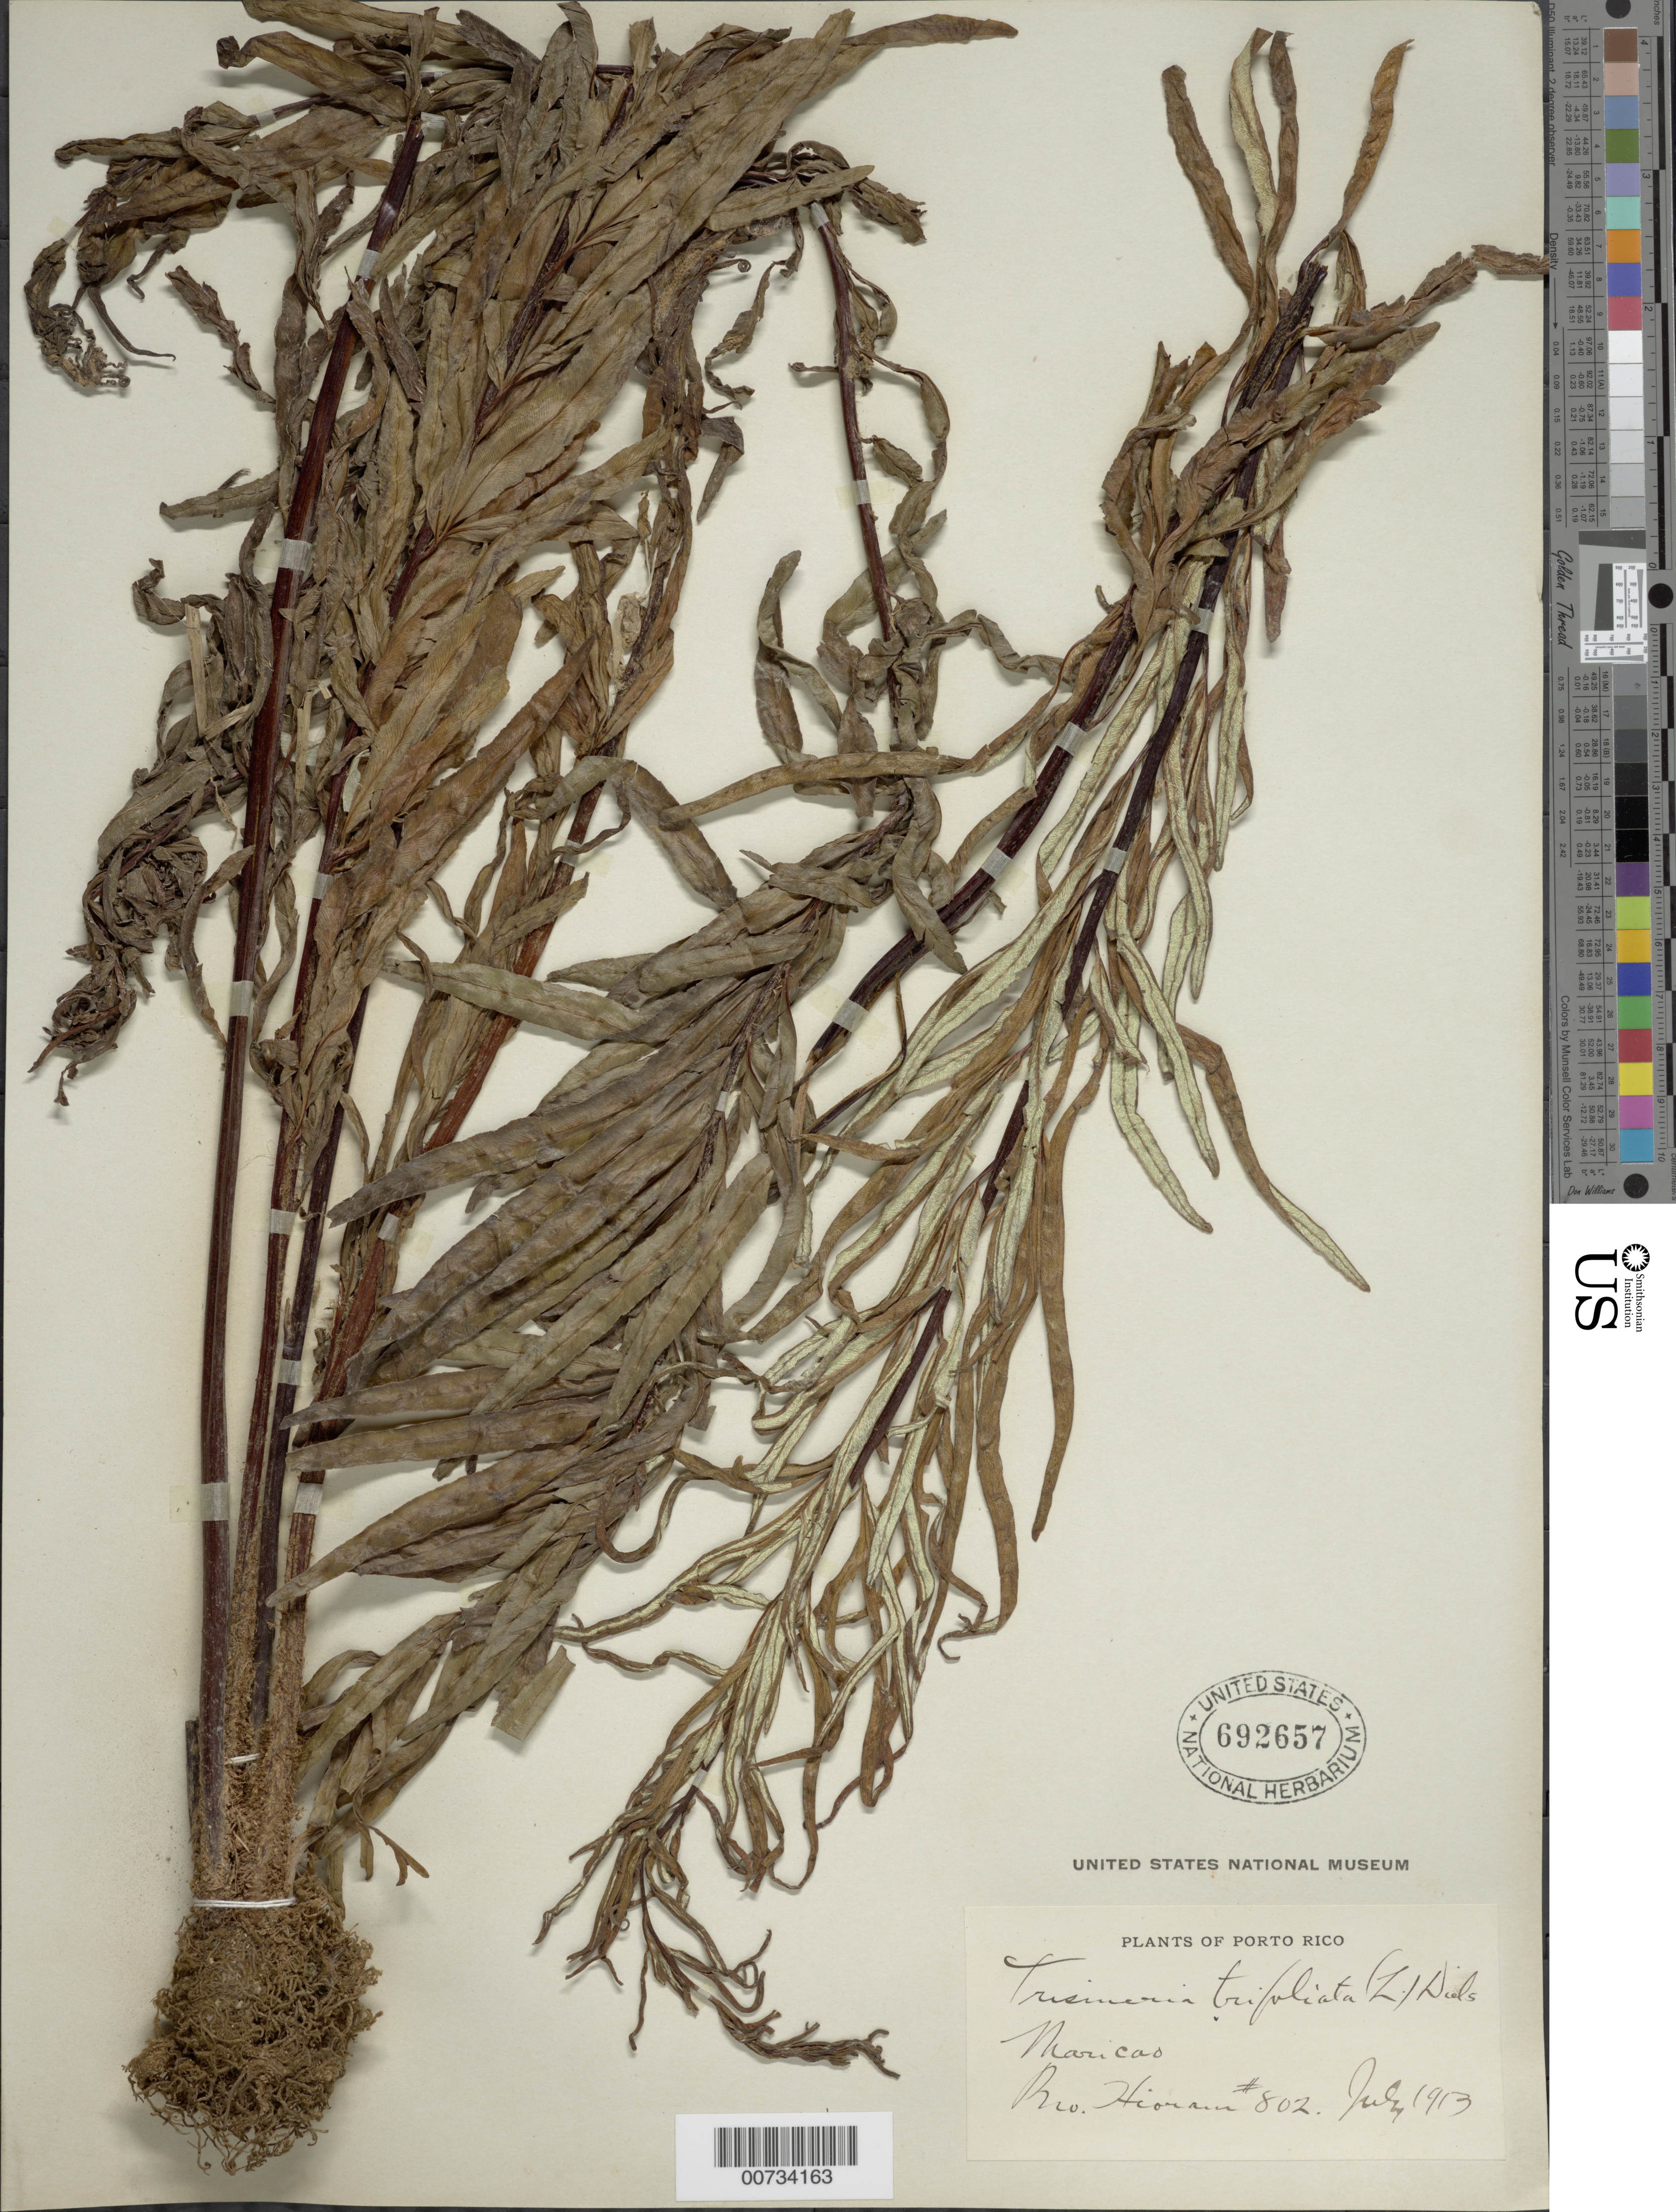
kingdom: Plantae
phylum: Tracheophyta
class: Polypodiopsida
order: Polypodiales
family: Pteridaceae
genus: Pityrogramma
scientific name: Pityrogramma trifoliata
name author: (L.) R.M. Tryon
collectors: Bro. Hioram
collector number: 802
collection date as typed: Jul 1913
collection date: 1913-07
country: Puerto Rico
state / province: Maricao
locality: Maricao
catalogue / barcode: US 692657